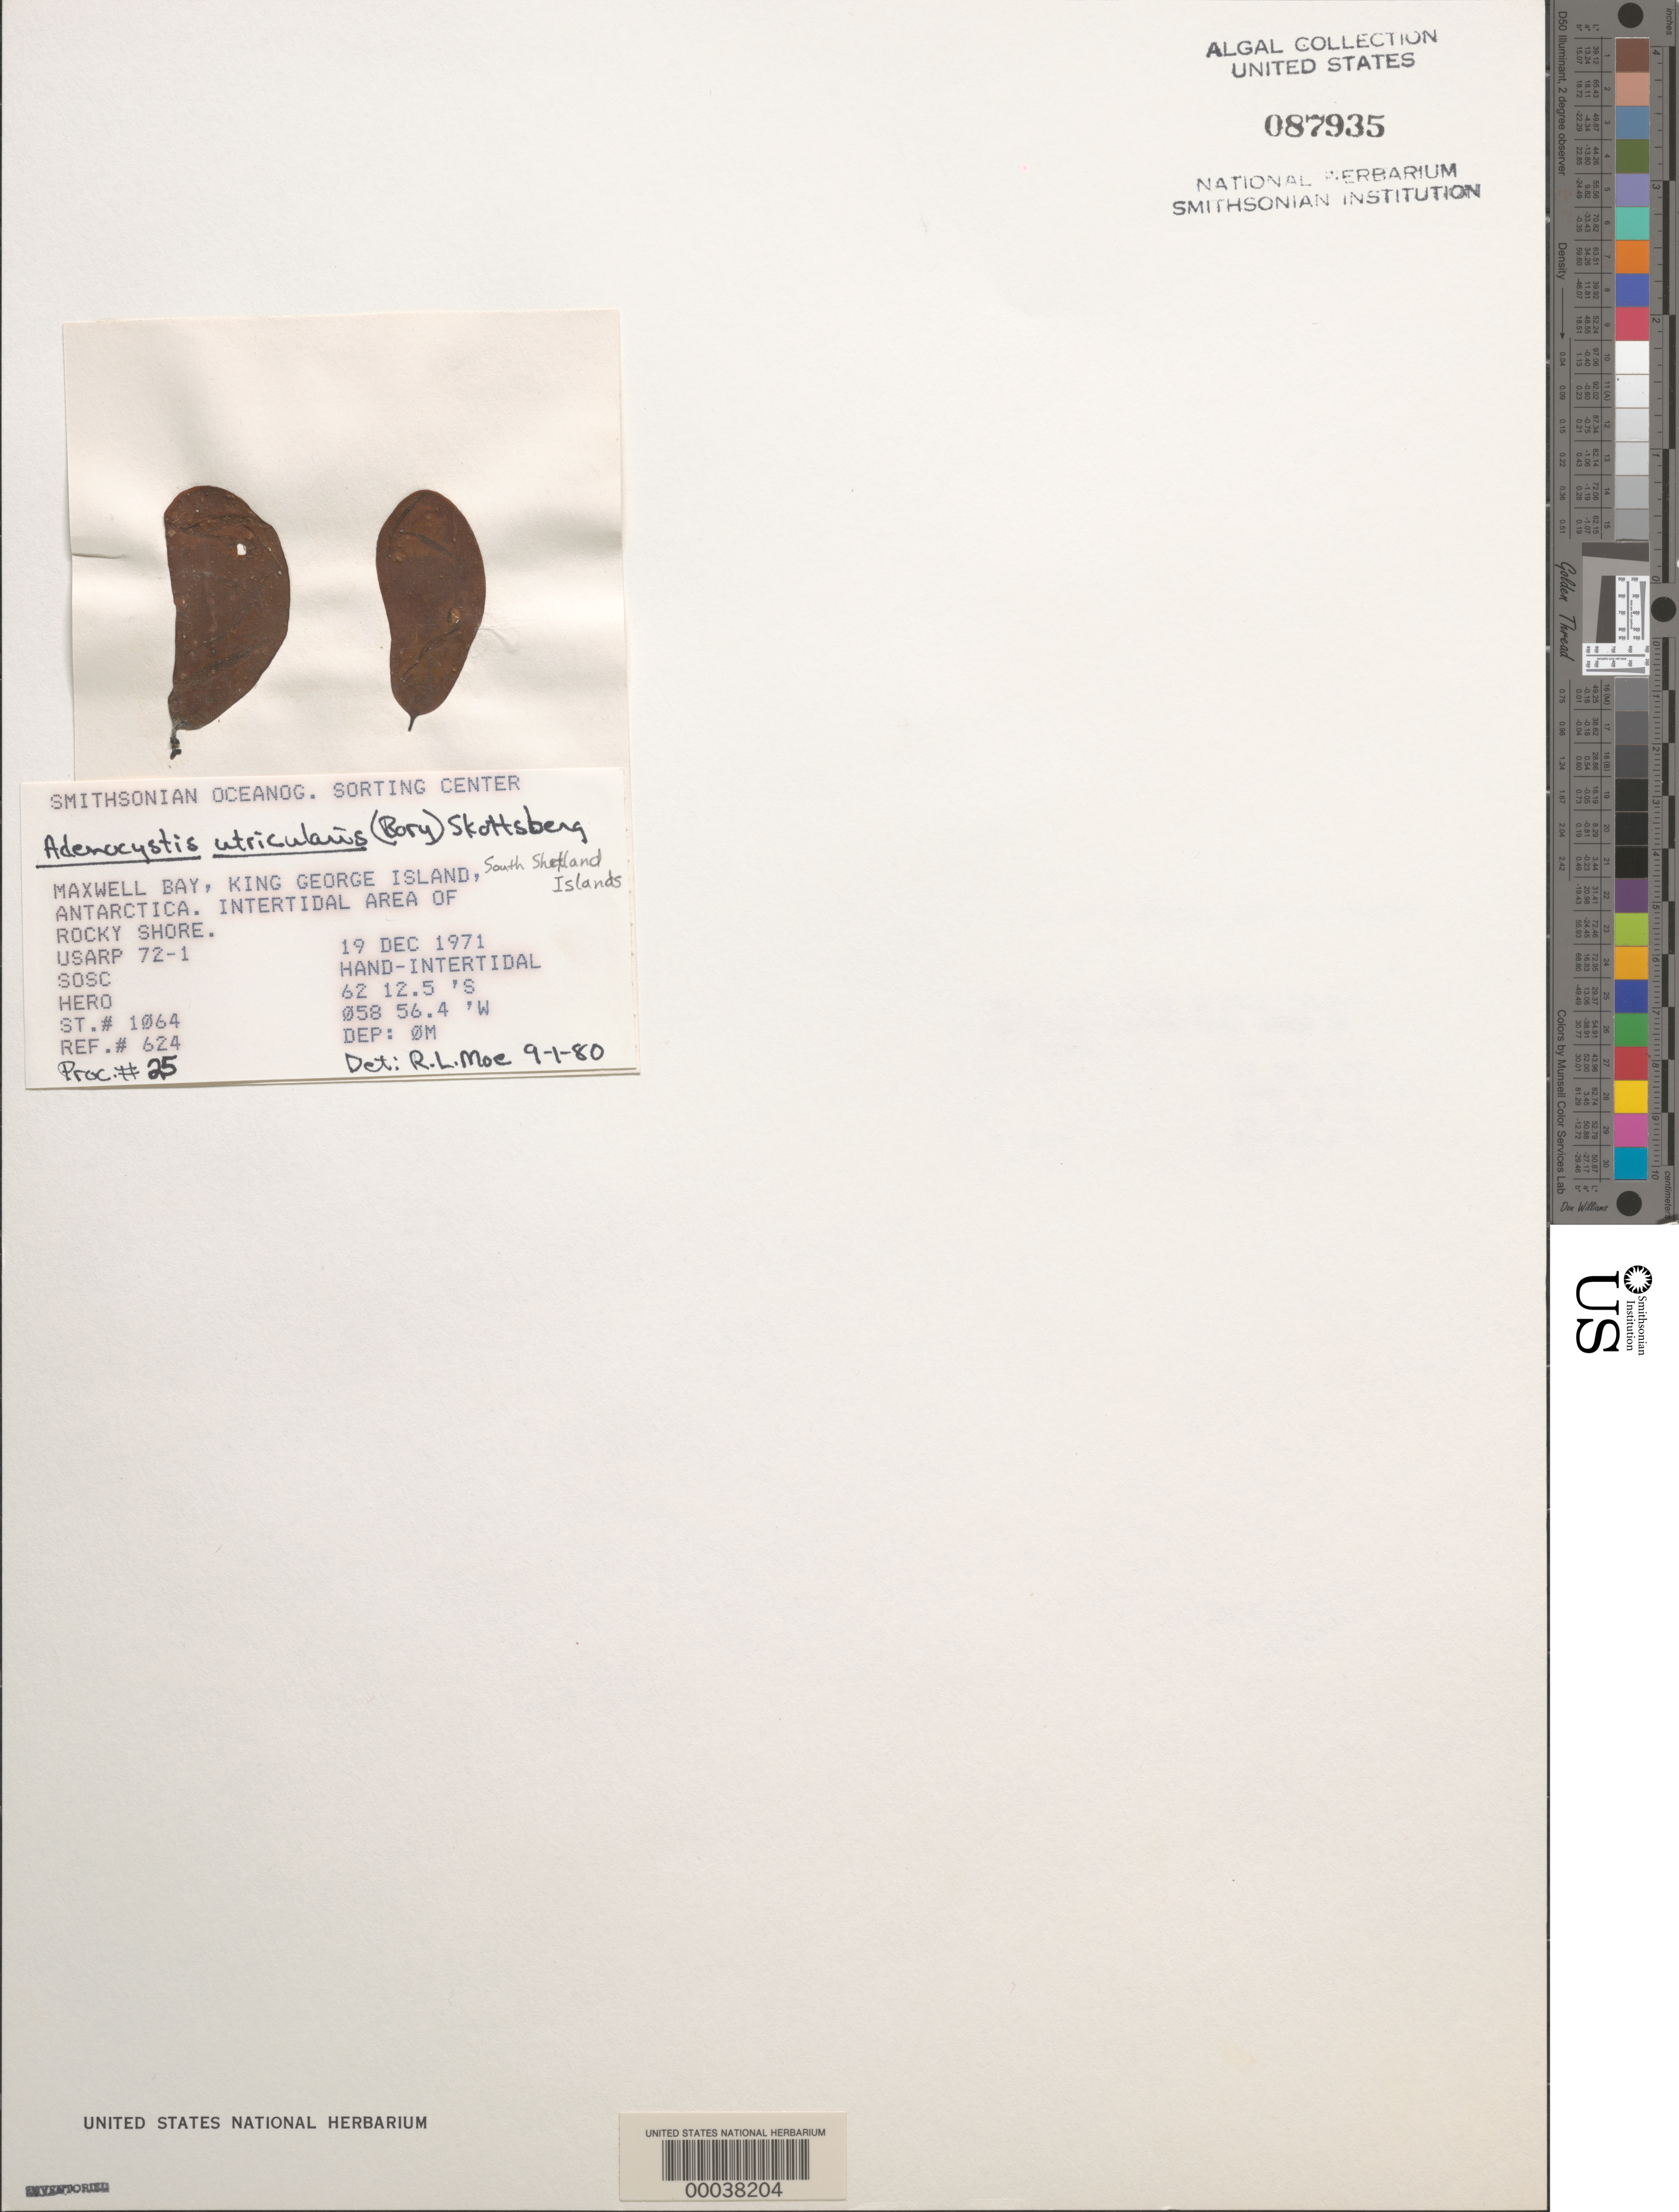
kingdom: Chromista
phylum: Ochrophyta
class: Phaeophyceae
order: Ectocarpales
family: Adenocystaceae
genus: Adenocystis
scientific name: Adenocystis utricularis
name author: (Bory) Skottsberg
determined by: Moe, R. L.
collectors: SOSC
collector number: Station 1064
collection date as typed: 19 Dec 1971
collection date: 1971-12-19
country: Antarctica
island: King George Island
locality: Maxwell Bay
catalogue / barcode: US 87935